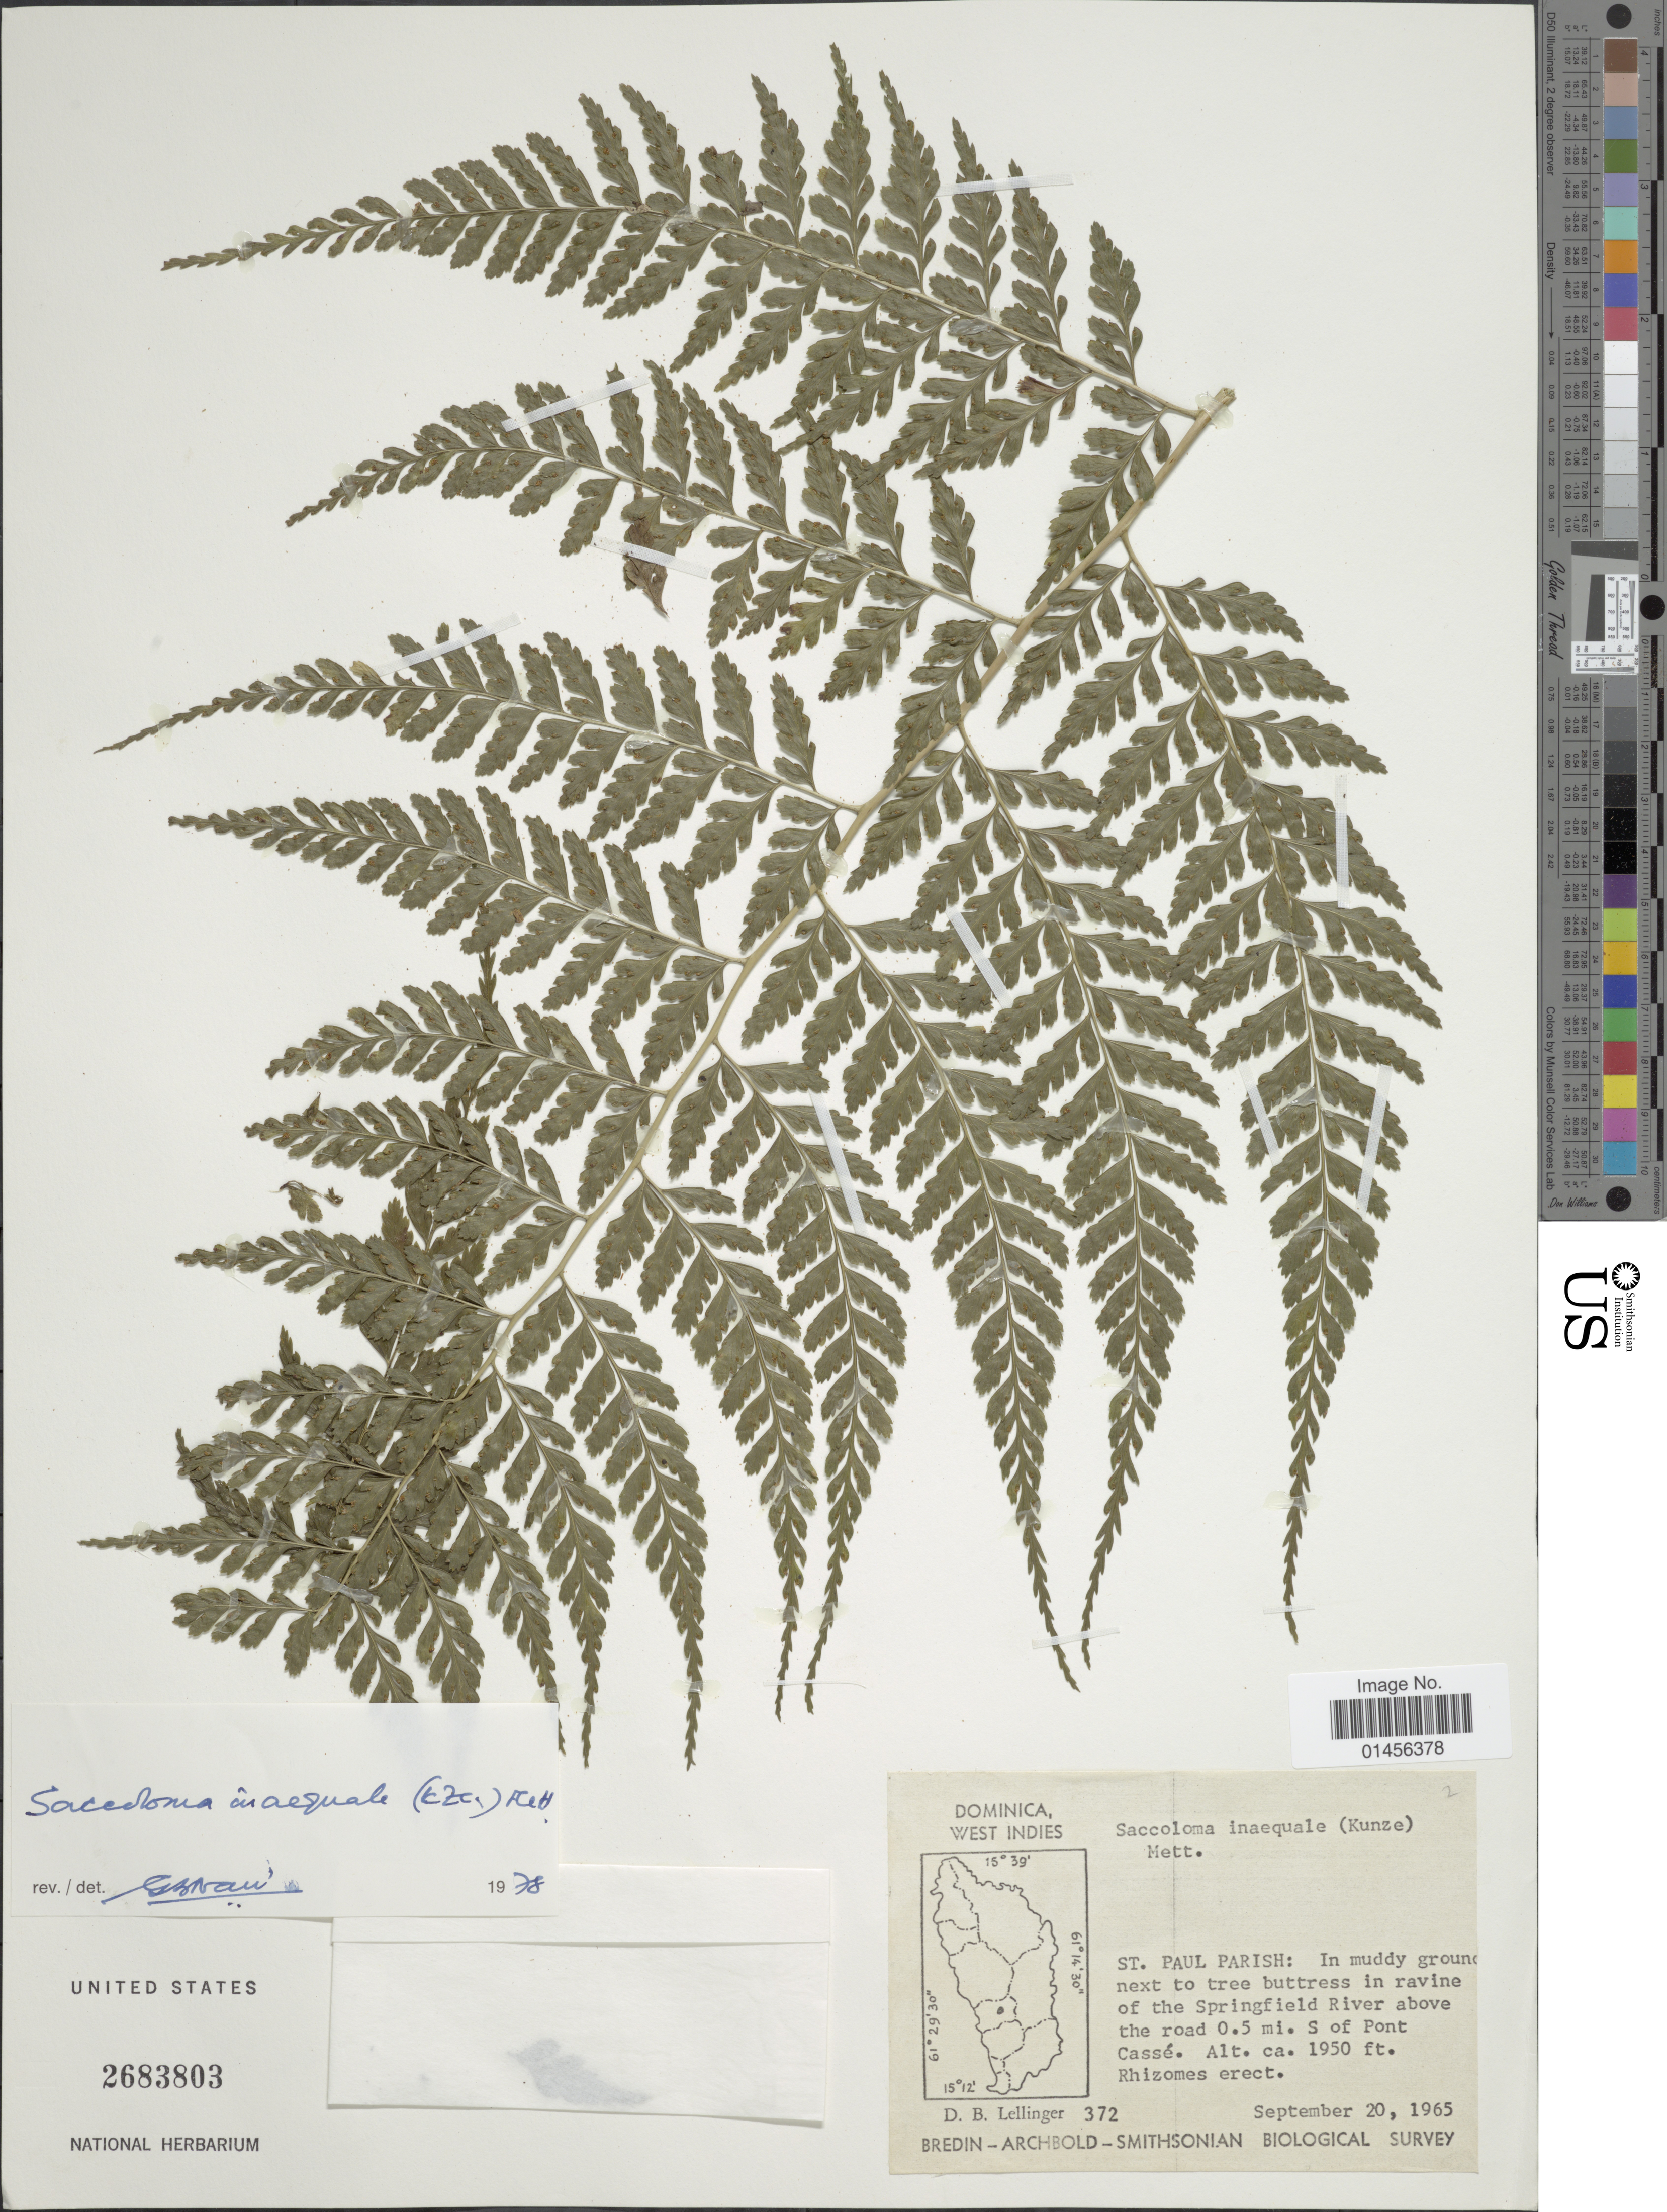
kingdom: Plantae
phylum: Tracheophyta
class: Polypodiopsida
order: Polypodiales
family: Saccolomataceae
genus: Saccoloma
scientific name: Saccoloma inaequale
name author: (Kunze) Mett.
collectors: D. B. Lellinger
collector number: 372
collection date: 1965-09-20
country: Dominica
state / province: St. Paul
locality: St Paul Parish: In muddy ground next to tree buttress in ravine of the Springfield River above the road 0.5 mi. S of Pont Cassé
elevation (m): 594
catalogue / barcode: US 2683803